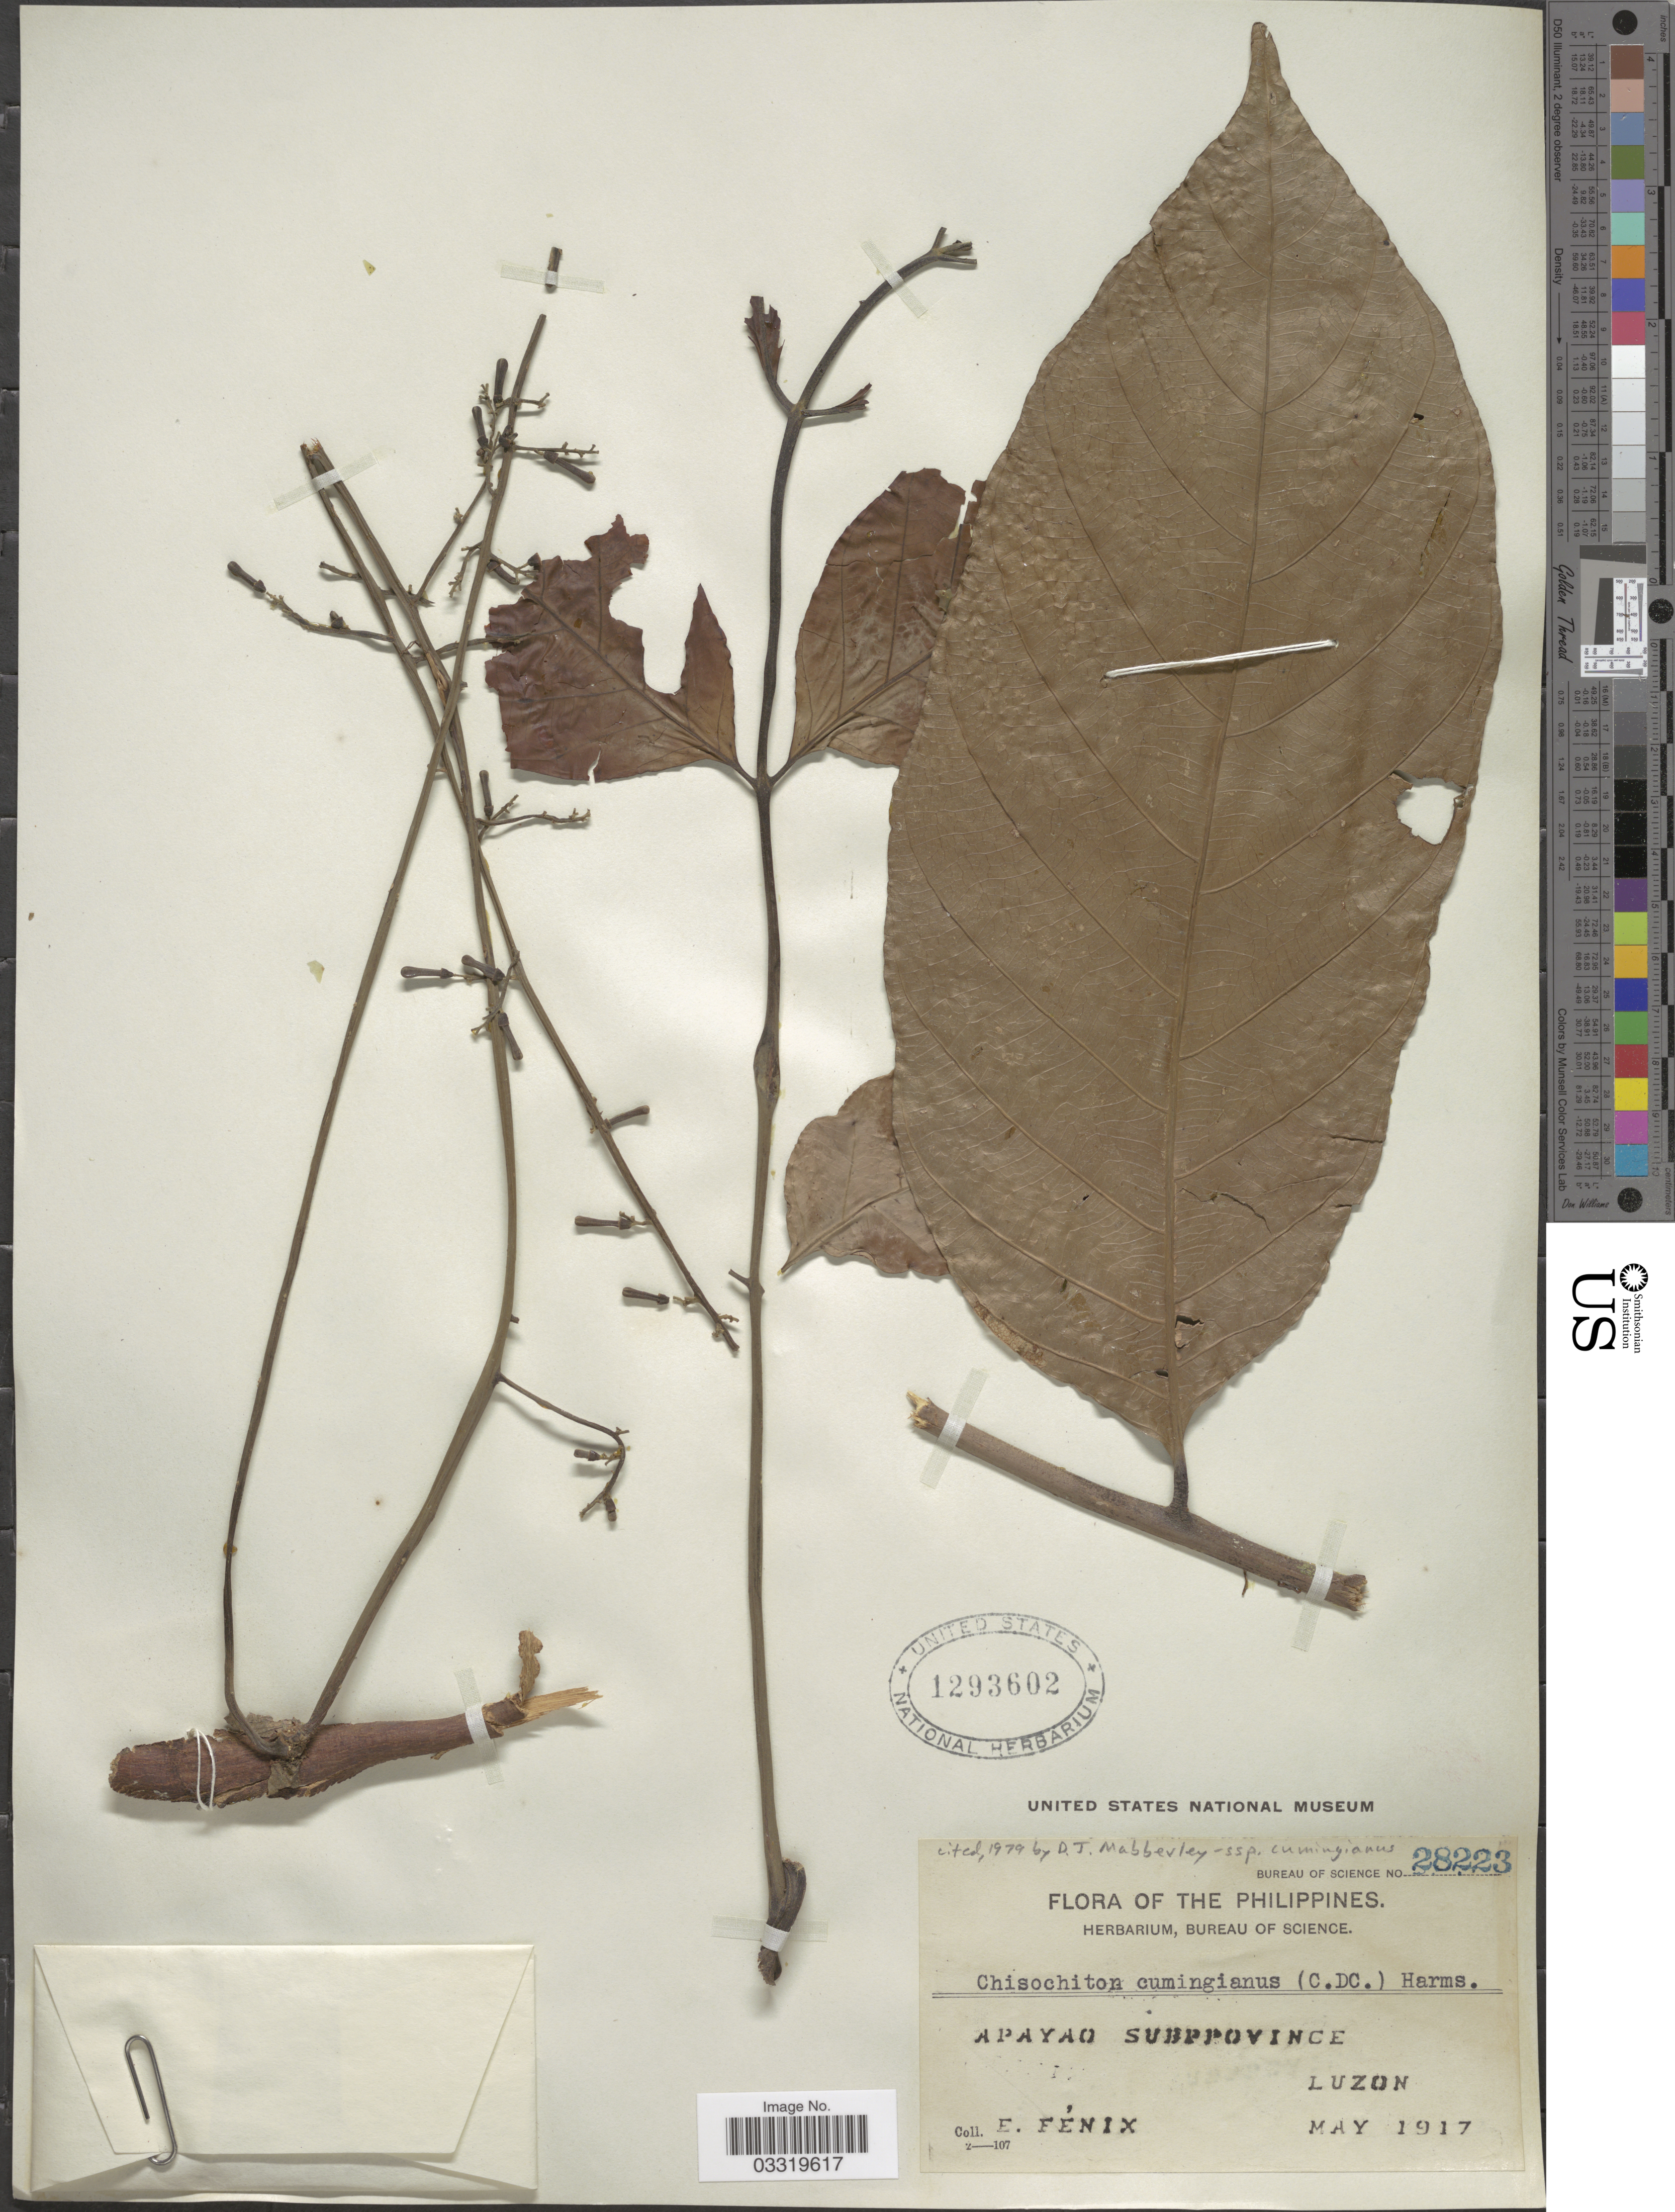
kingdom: Plantae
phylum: Tracheophyta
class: Magnoliopsida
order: Sapindales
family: Meliaceae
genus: Chisocheton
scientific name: Chisocheton cumingianus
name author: (C. DC.) Harms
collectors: E. Fénix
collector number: Bureau of Science 28223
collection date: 1917-05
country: Philippines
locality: Apayao Subprovince. Luzon.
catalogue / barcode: US 1293602